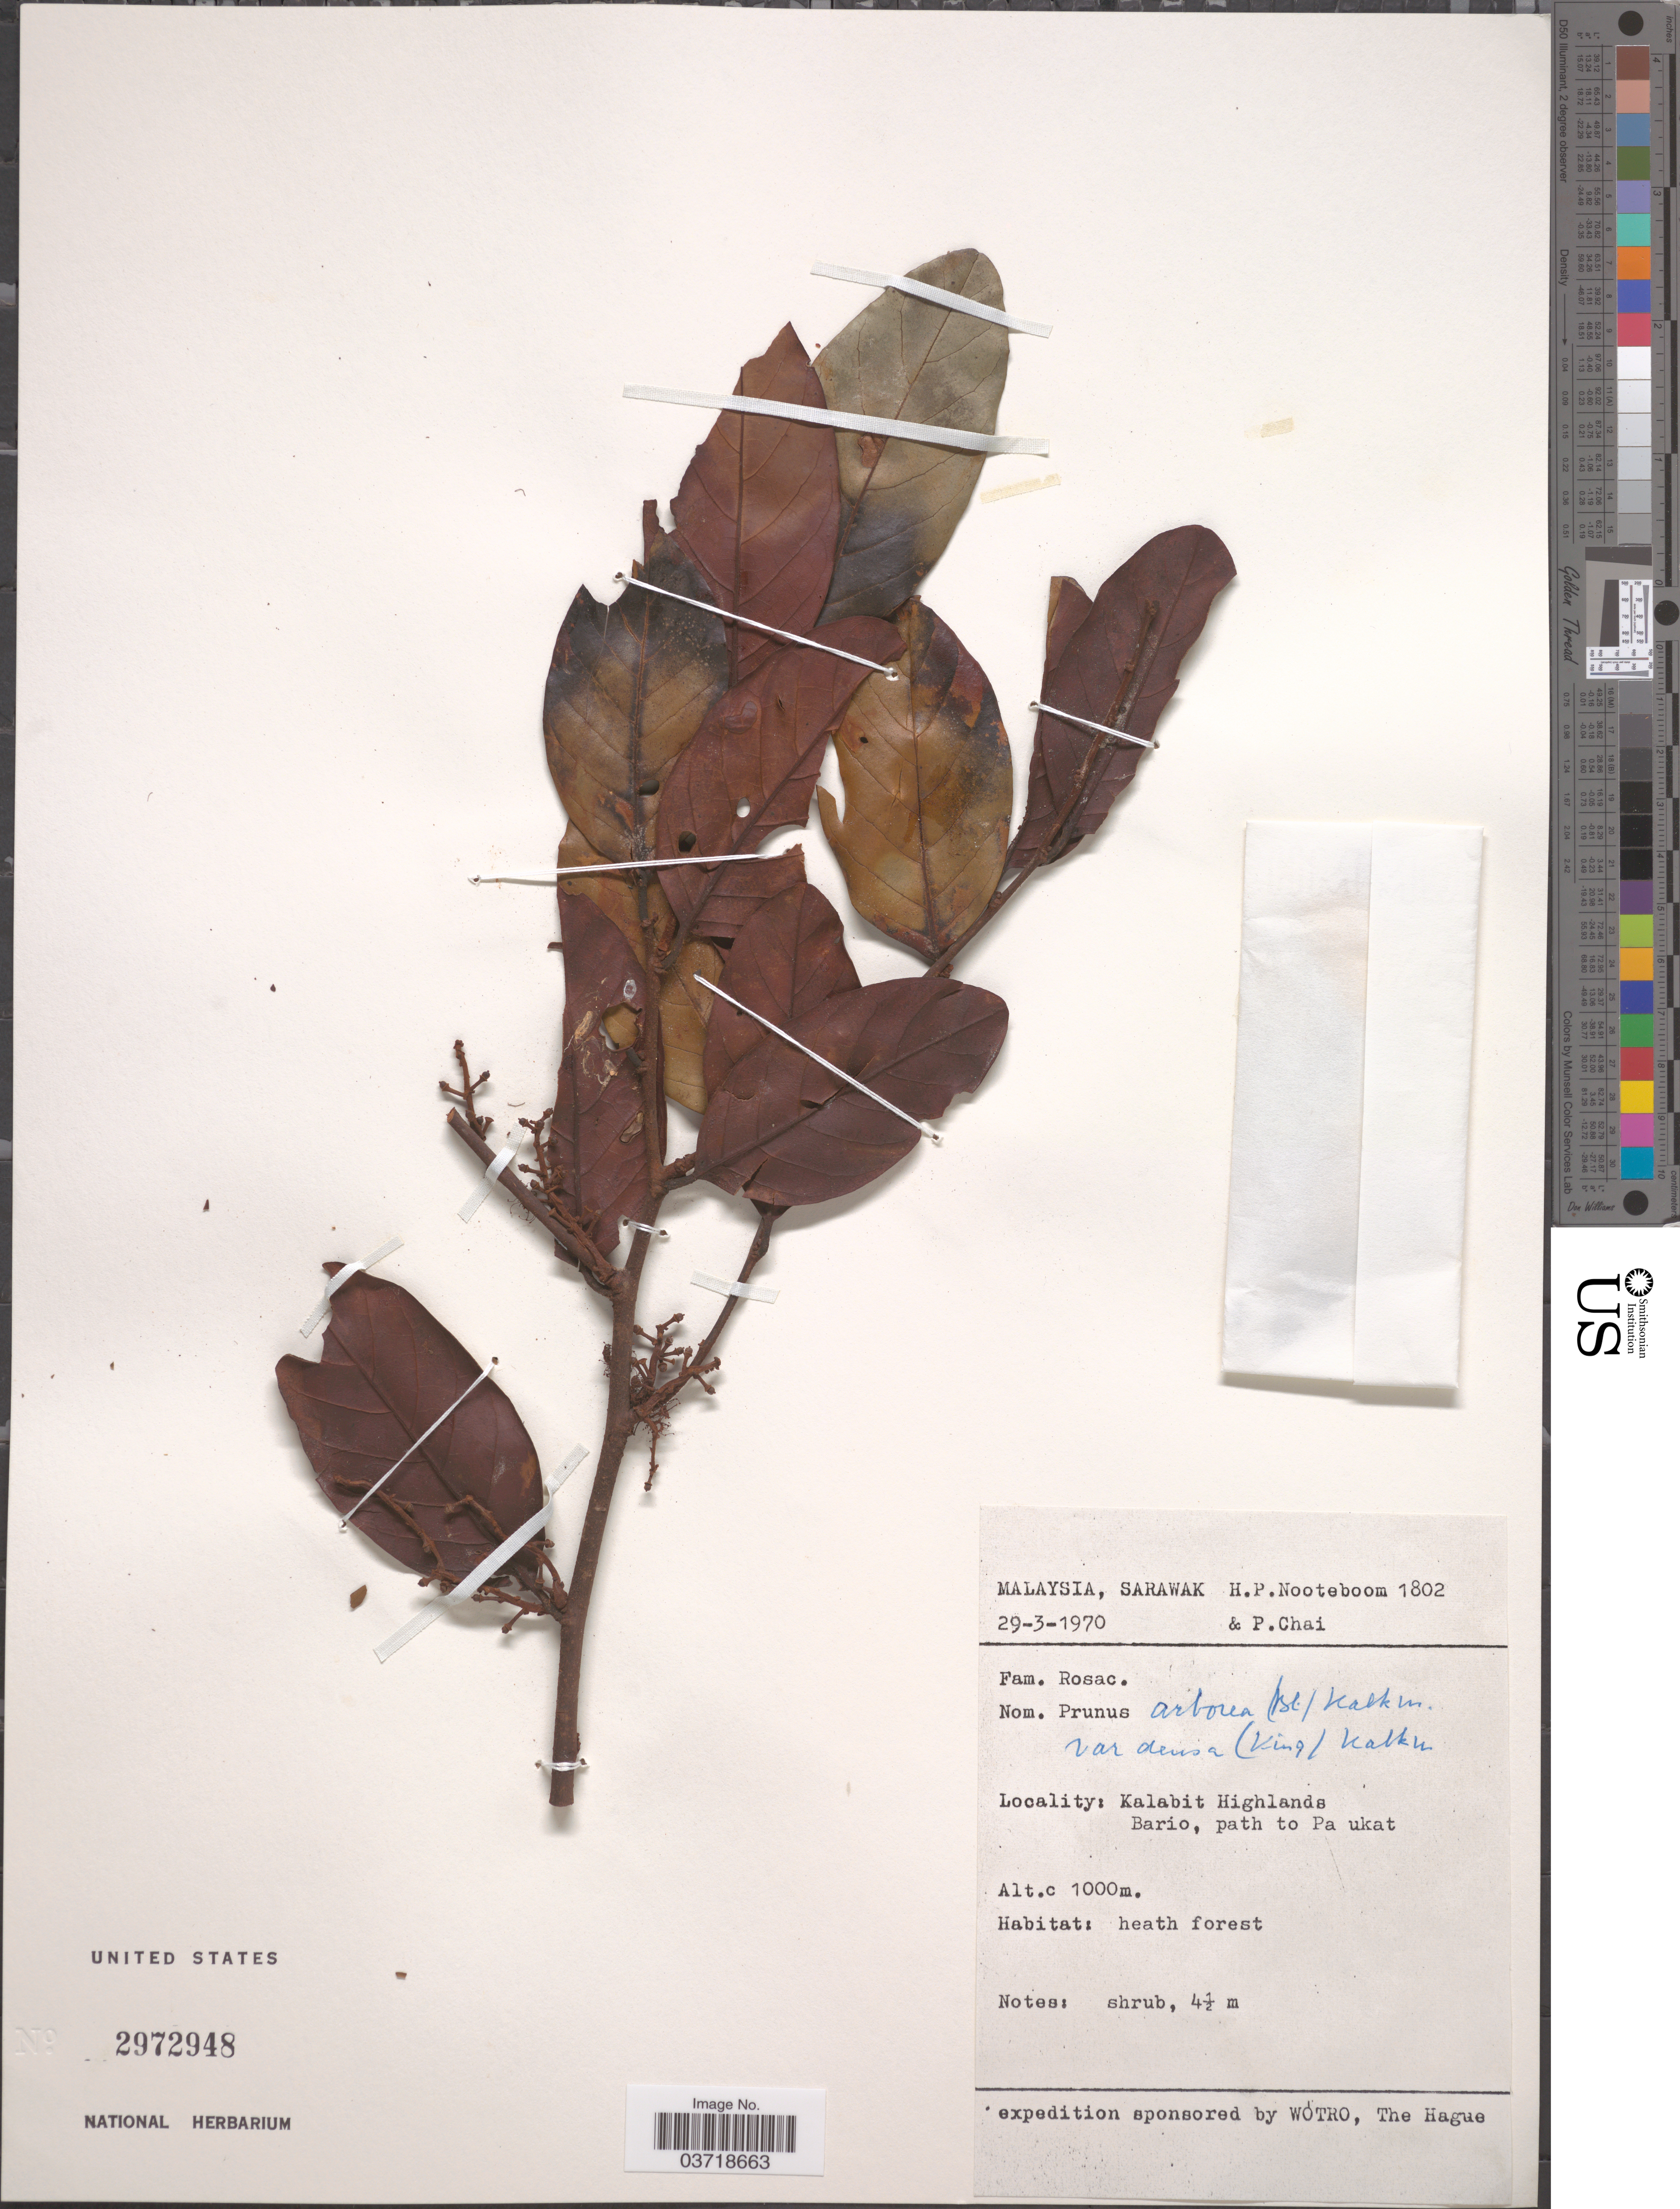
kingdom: Plantae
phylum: Tracheophyta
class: Magnoliopsida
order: Rosales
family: Rosaceae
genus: Prunus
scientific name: Prunus arborea var. densa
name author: (King) Kalkman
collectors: H. P. Nooteboom & P. Chai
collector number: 1802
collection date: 1970-03-29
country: Malaysia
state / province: Sarawak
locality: Kalabit Highlands. Bario, path to Pa ukat.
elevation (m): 1000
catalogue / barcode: US 2972948